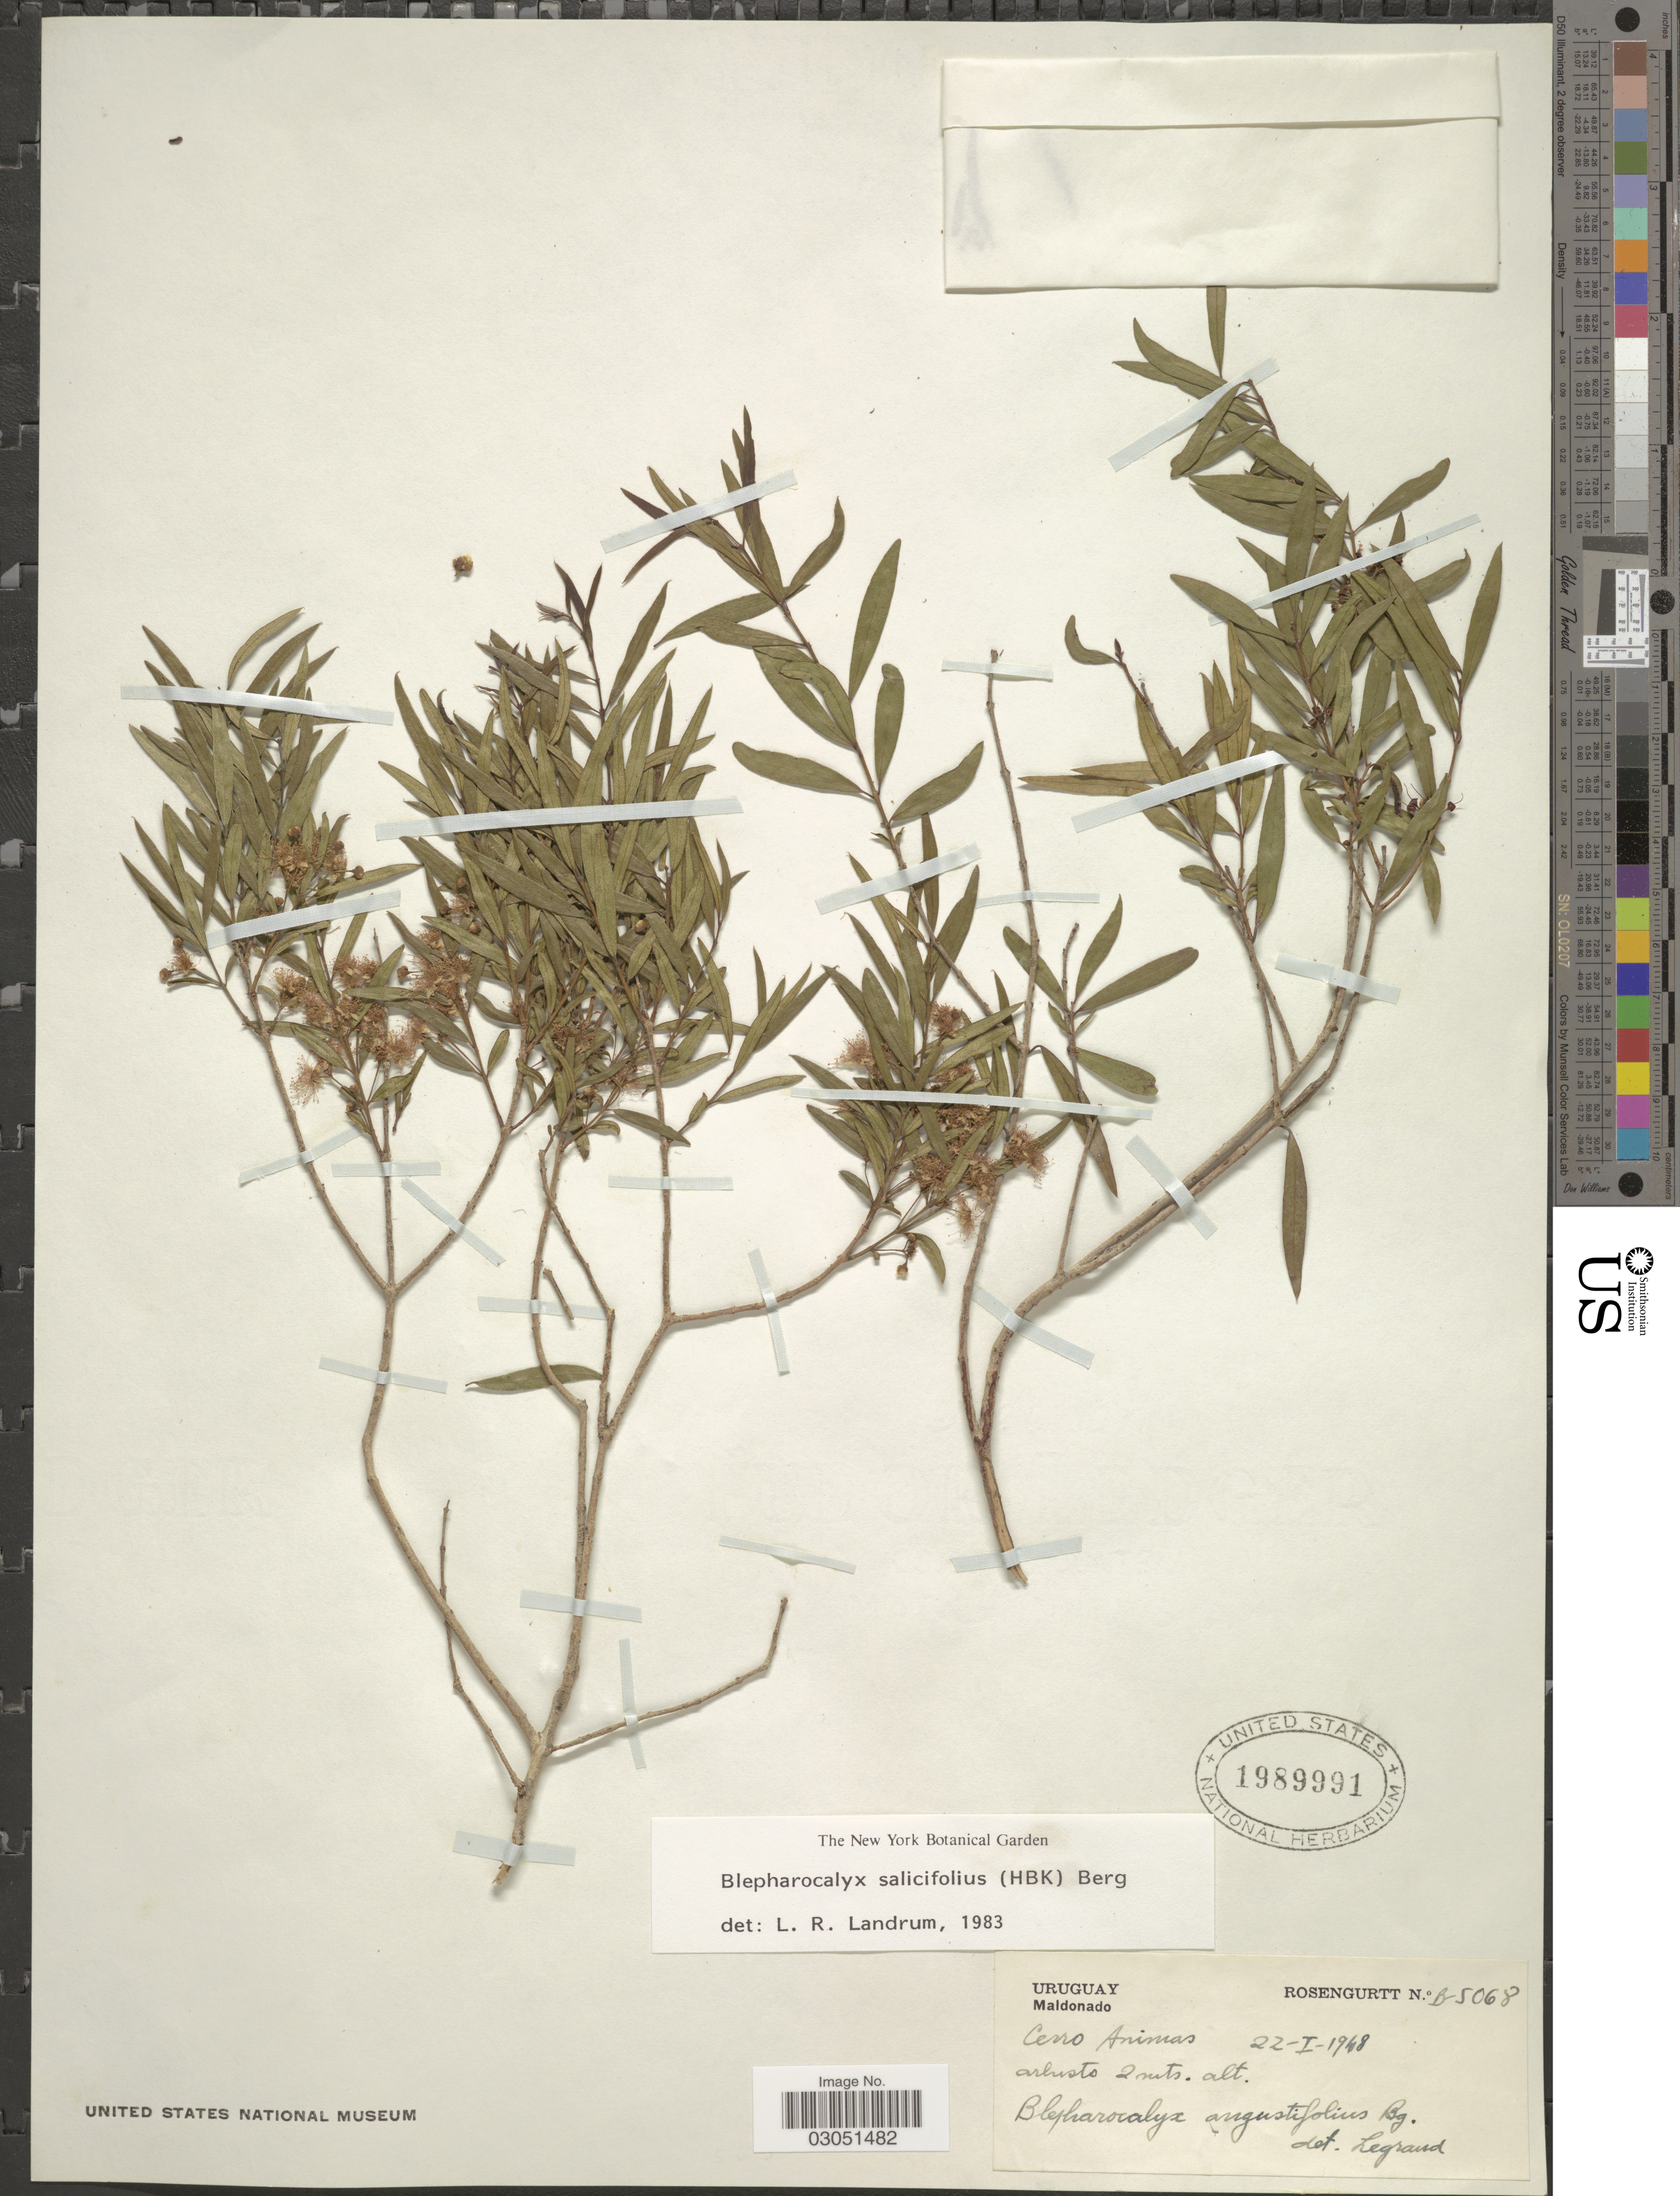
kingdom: Plantae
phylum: Tracheophyta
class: Magnoliopsida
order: Myrtales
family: Myrtaceae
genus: Blepharocalyx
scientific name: Blepharocalyx salicifolius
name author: (Kunth) O. Berg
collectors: Rosengurtt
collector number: B-5068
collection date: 1948-01-22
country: Uruguay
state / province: Maldonado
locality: Cerro Animas.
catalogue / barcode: US 1989991